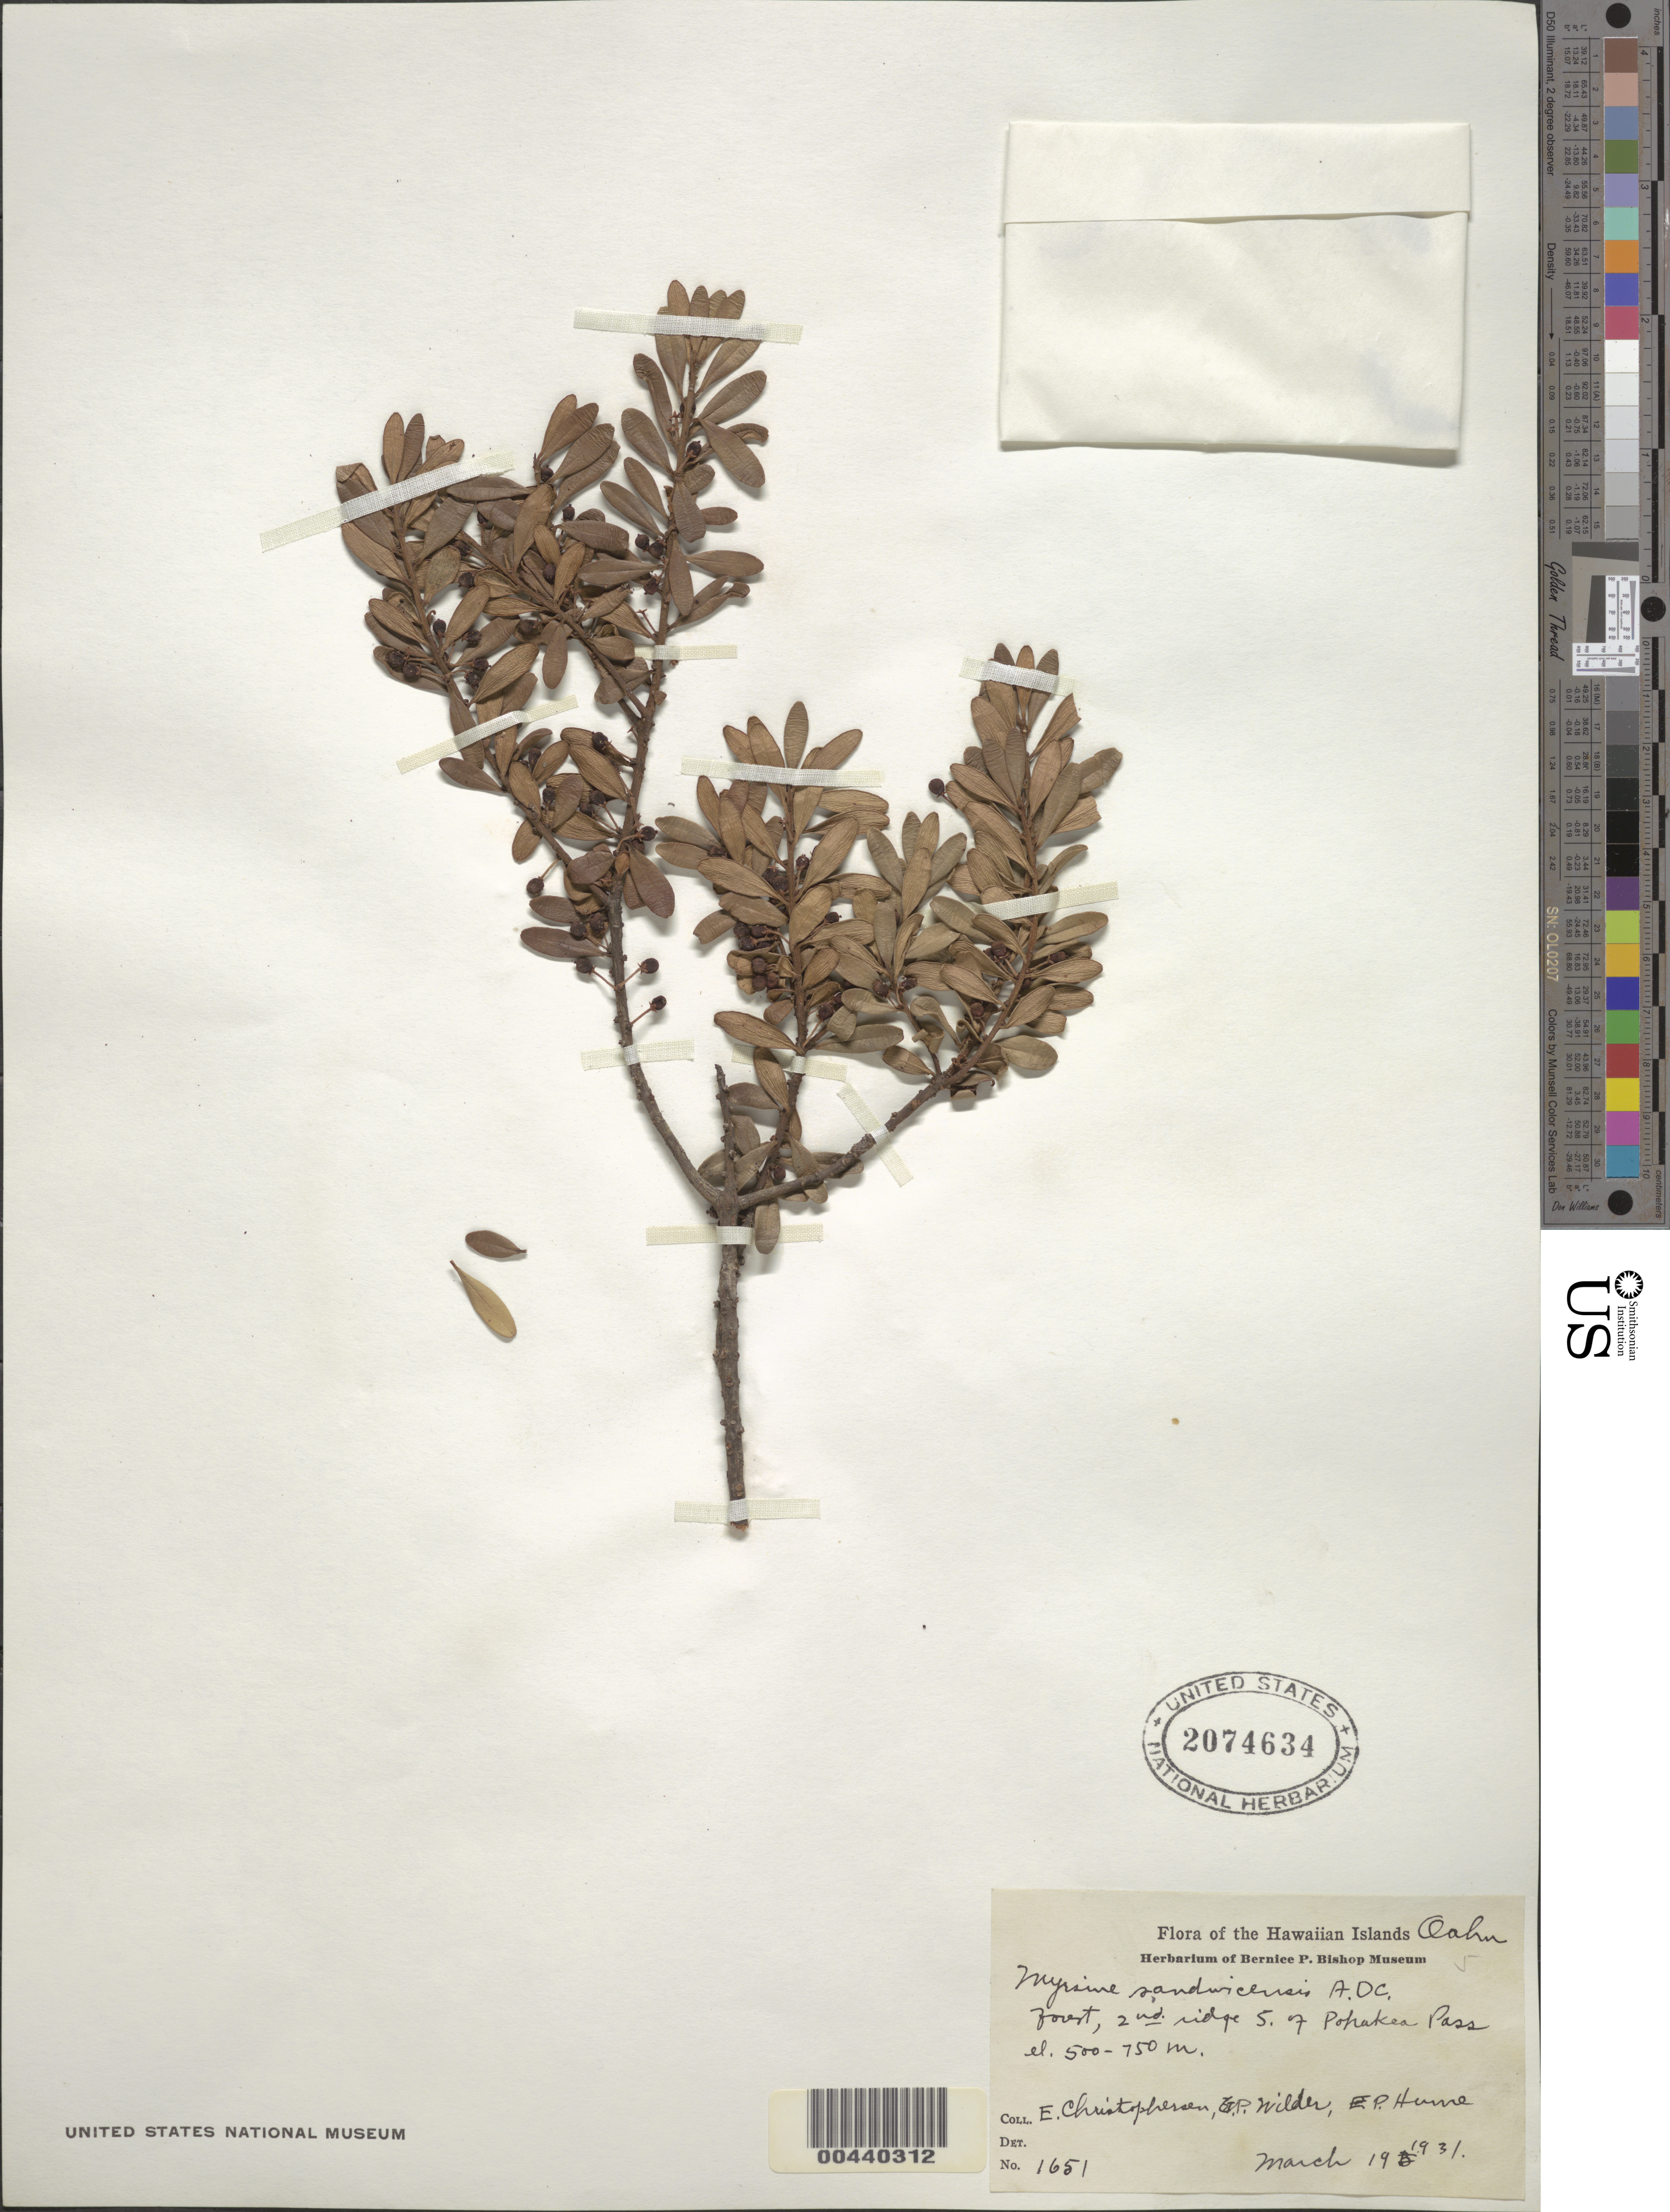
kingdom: Plantae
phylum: Tracheophyta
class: Magnoliopsida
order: Ericales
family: Primulaceae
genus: Myrsine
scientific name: Myrsine sandwicensis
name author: A. DC.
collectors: E. Christophersen, G. Wilder & E. Hume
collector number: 1651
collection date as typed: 19 Mar 1931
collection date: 1931-03-19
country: United States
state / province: Hawaii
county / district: Honolulu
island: Oahu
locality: Forest, 2nd ridge S of Pohakea Pass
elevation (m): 500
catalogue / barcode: US 2074634